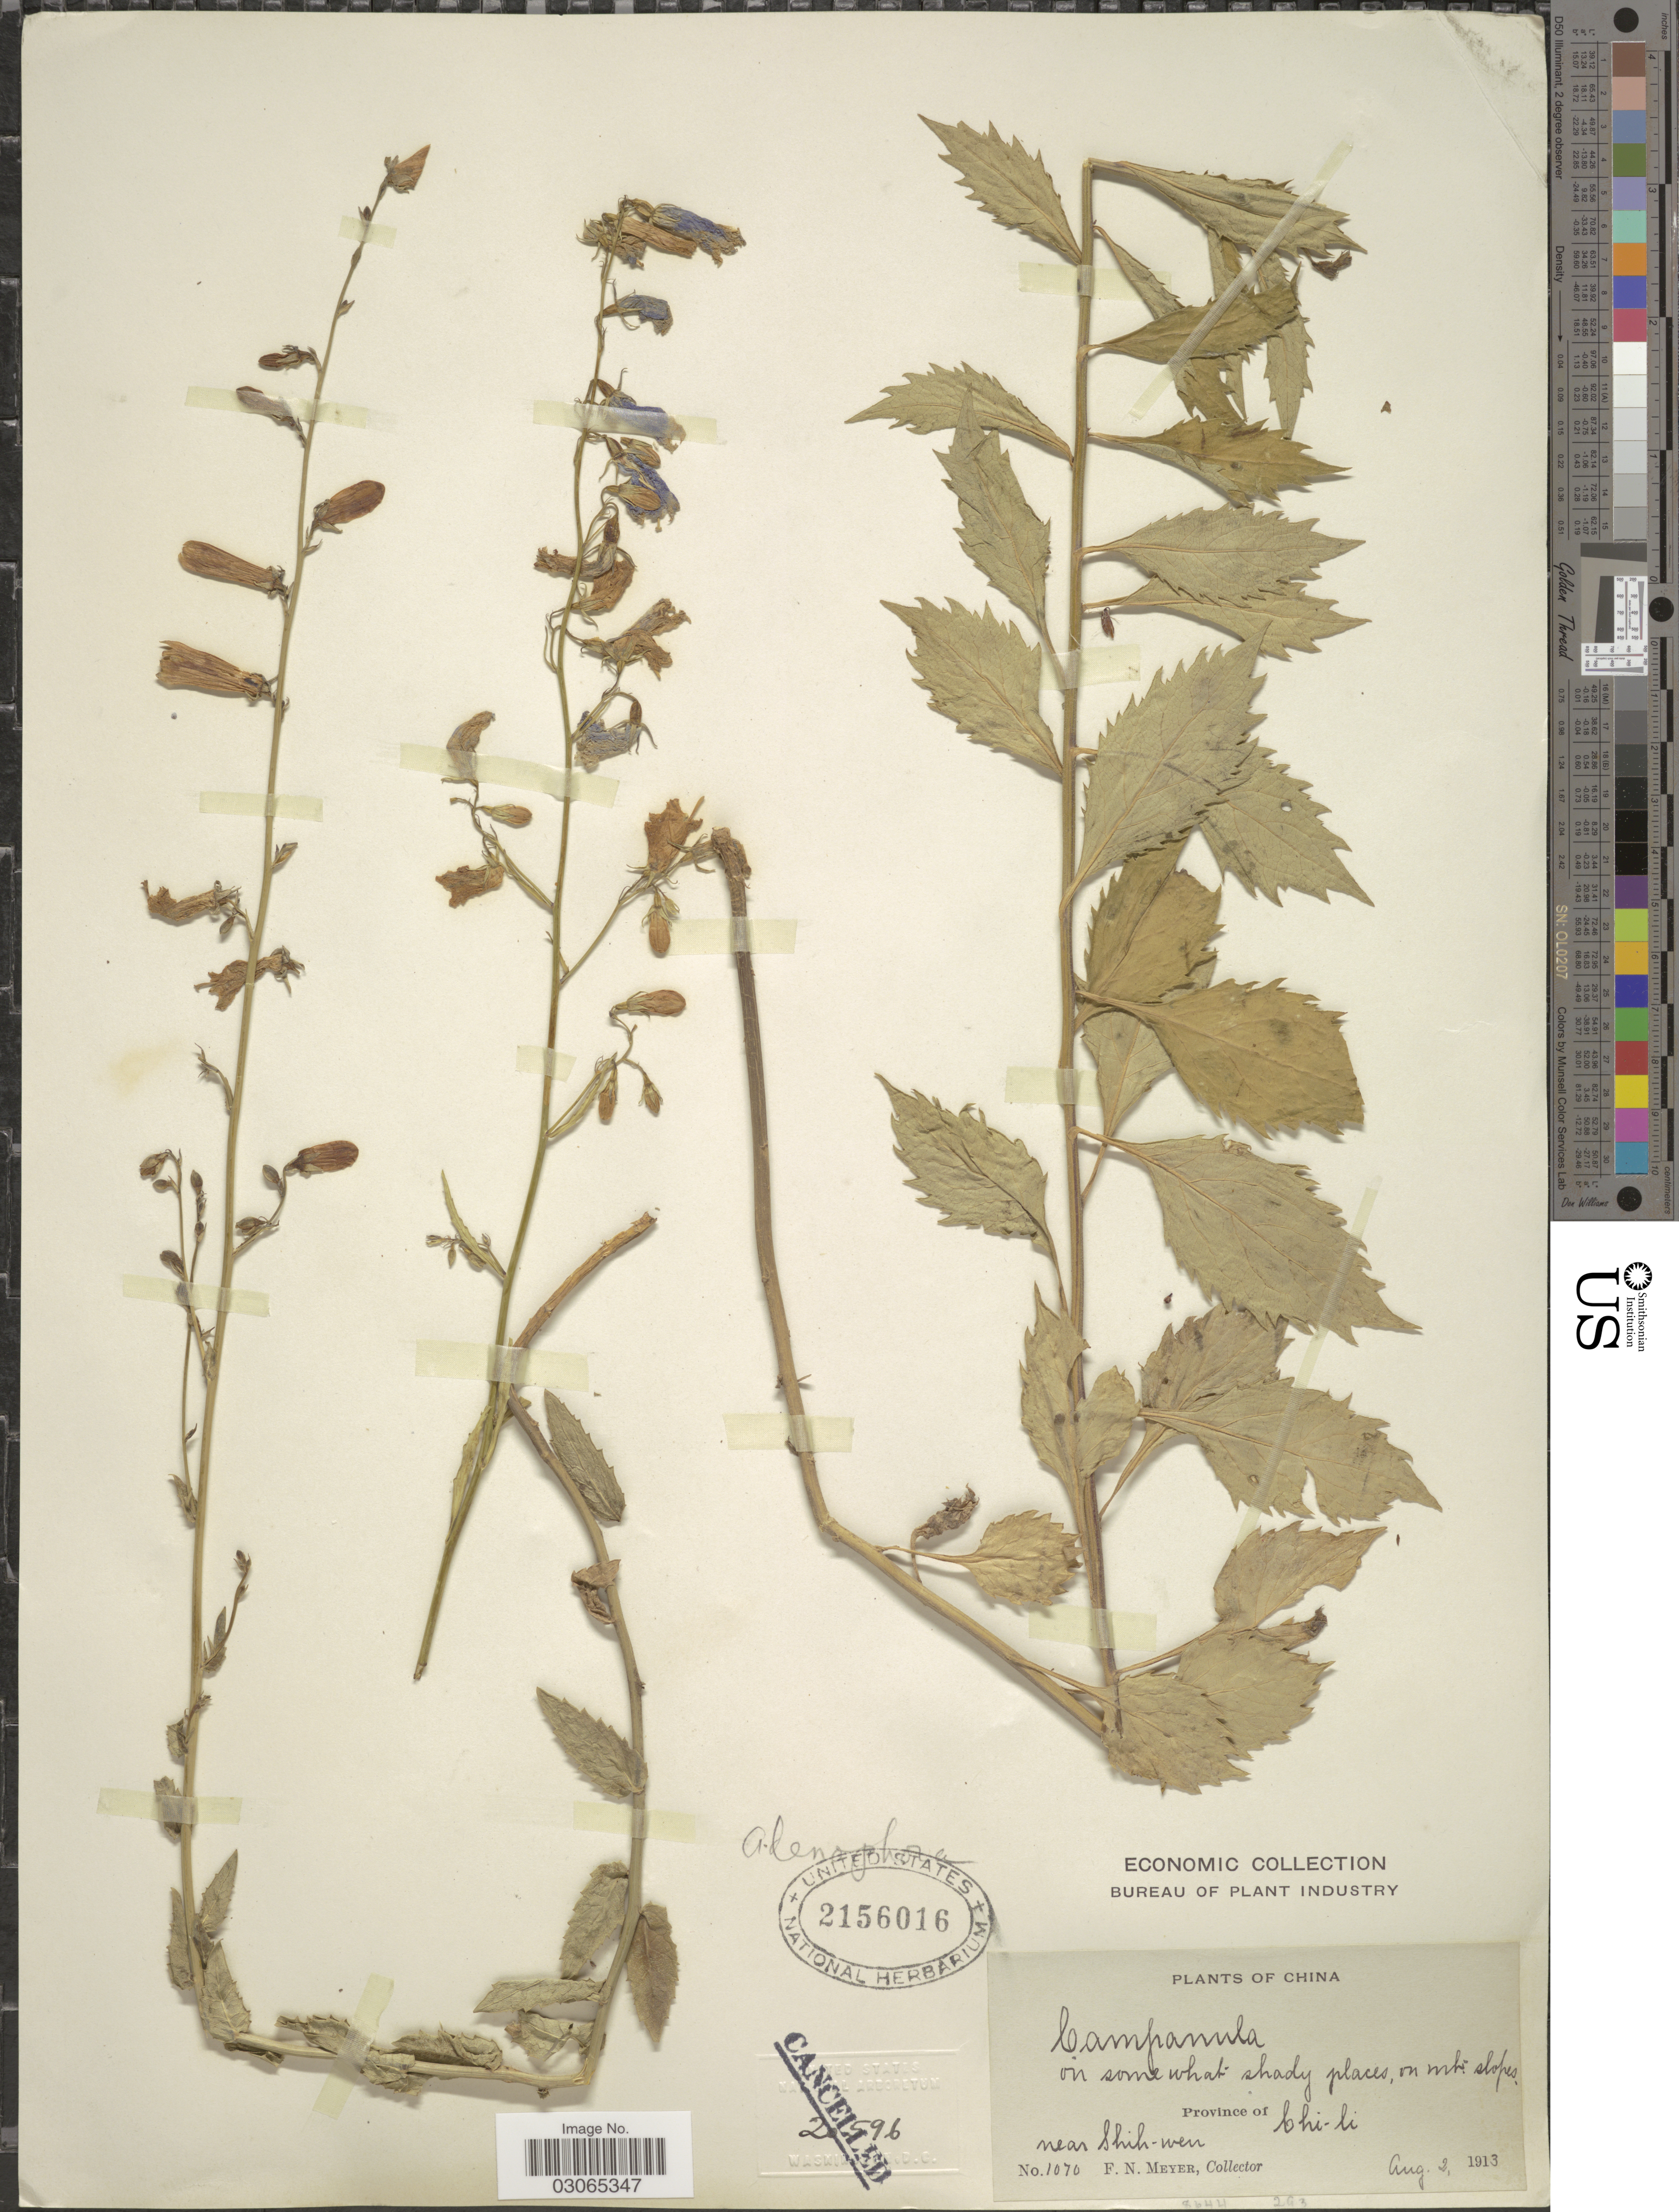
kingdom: Plantae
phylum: Tracheophyta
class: Magnoliopsida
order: Asterales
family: Campanulaceae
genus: Adenophora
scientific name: Adenophora sp.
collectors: F. N. Meyer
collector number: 1070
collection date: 1913-08-02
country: China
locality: Province of Chi-li, near Shih-wen.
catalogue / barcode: US 2156016